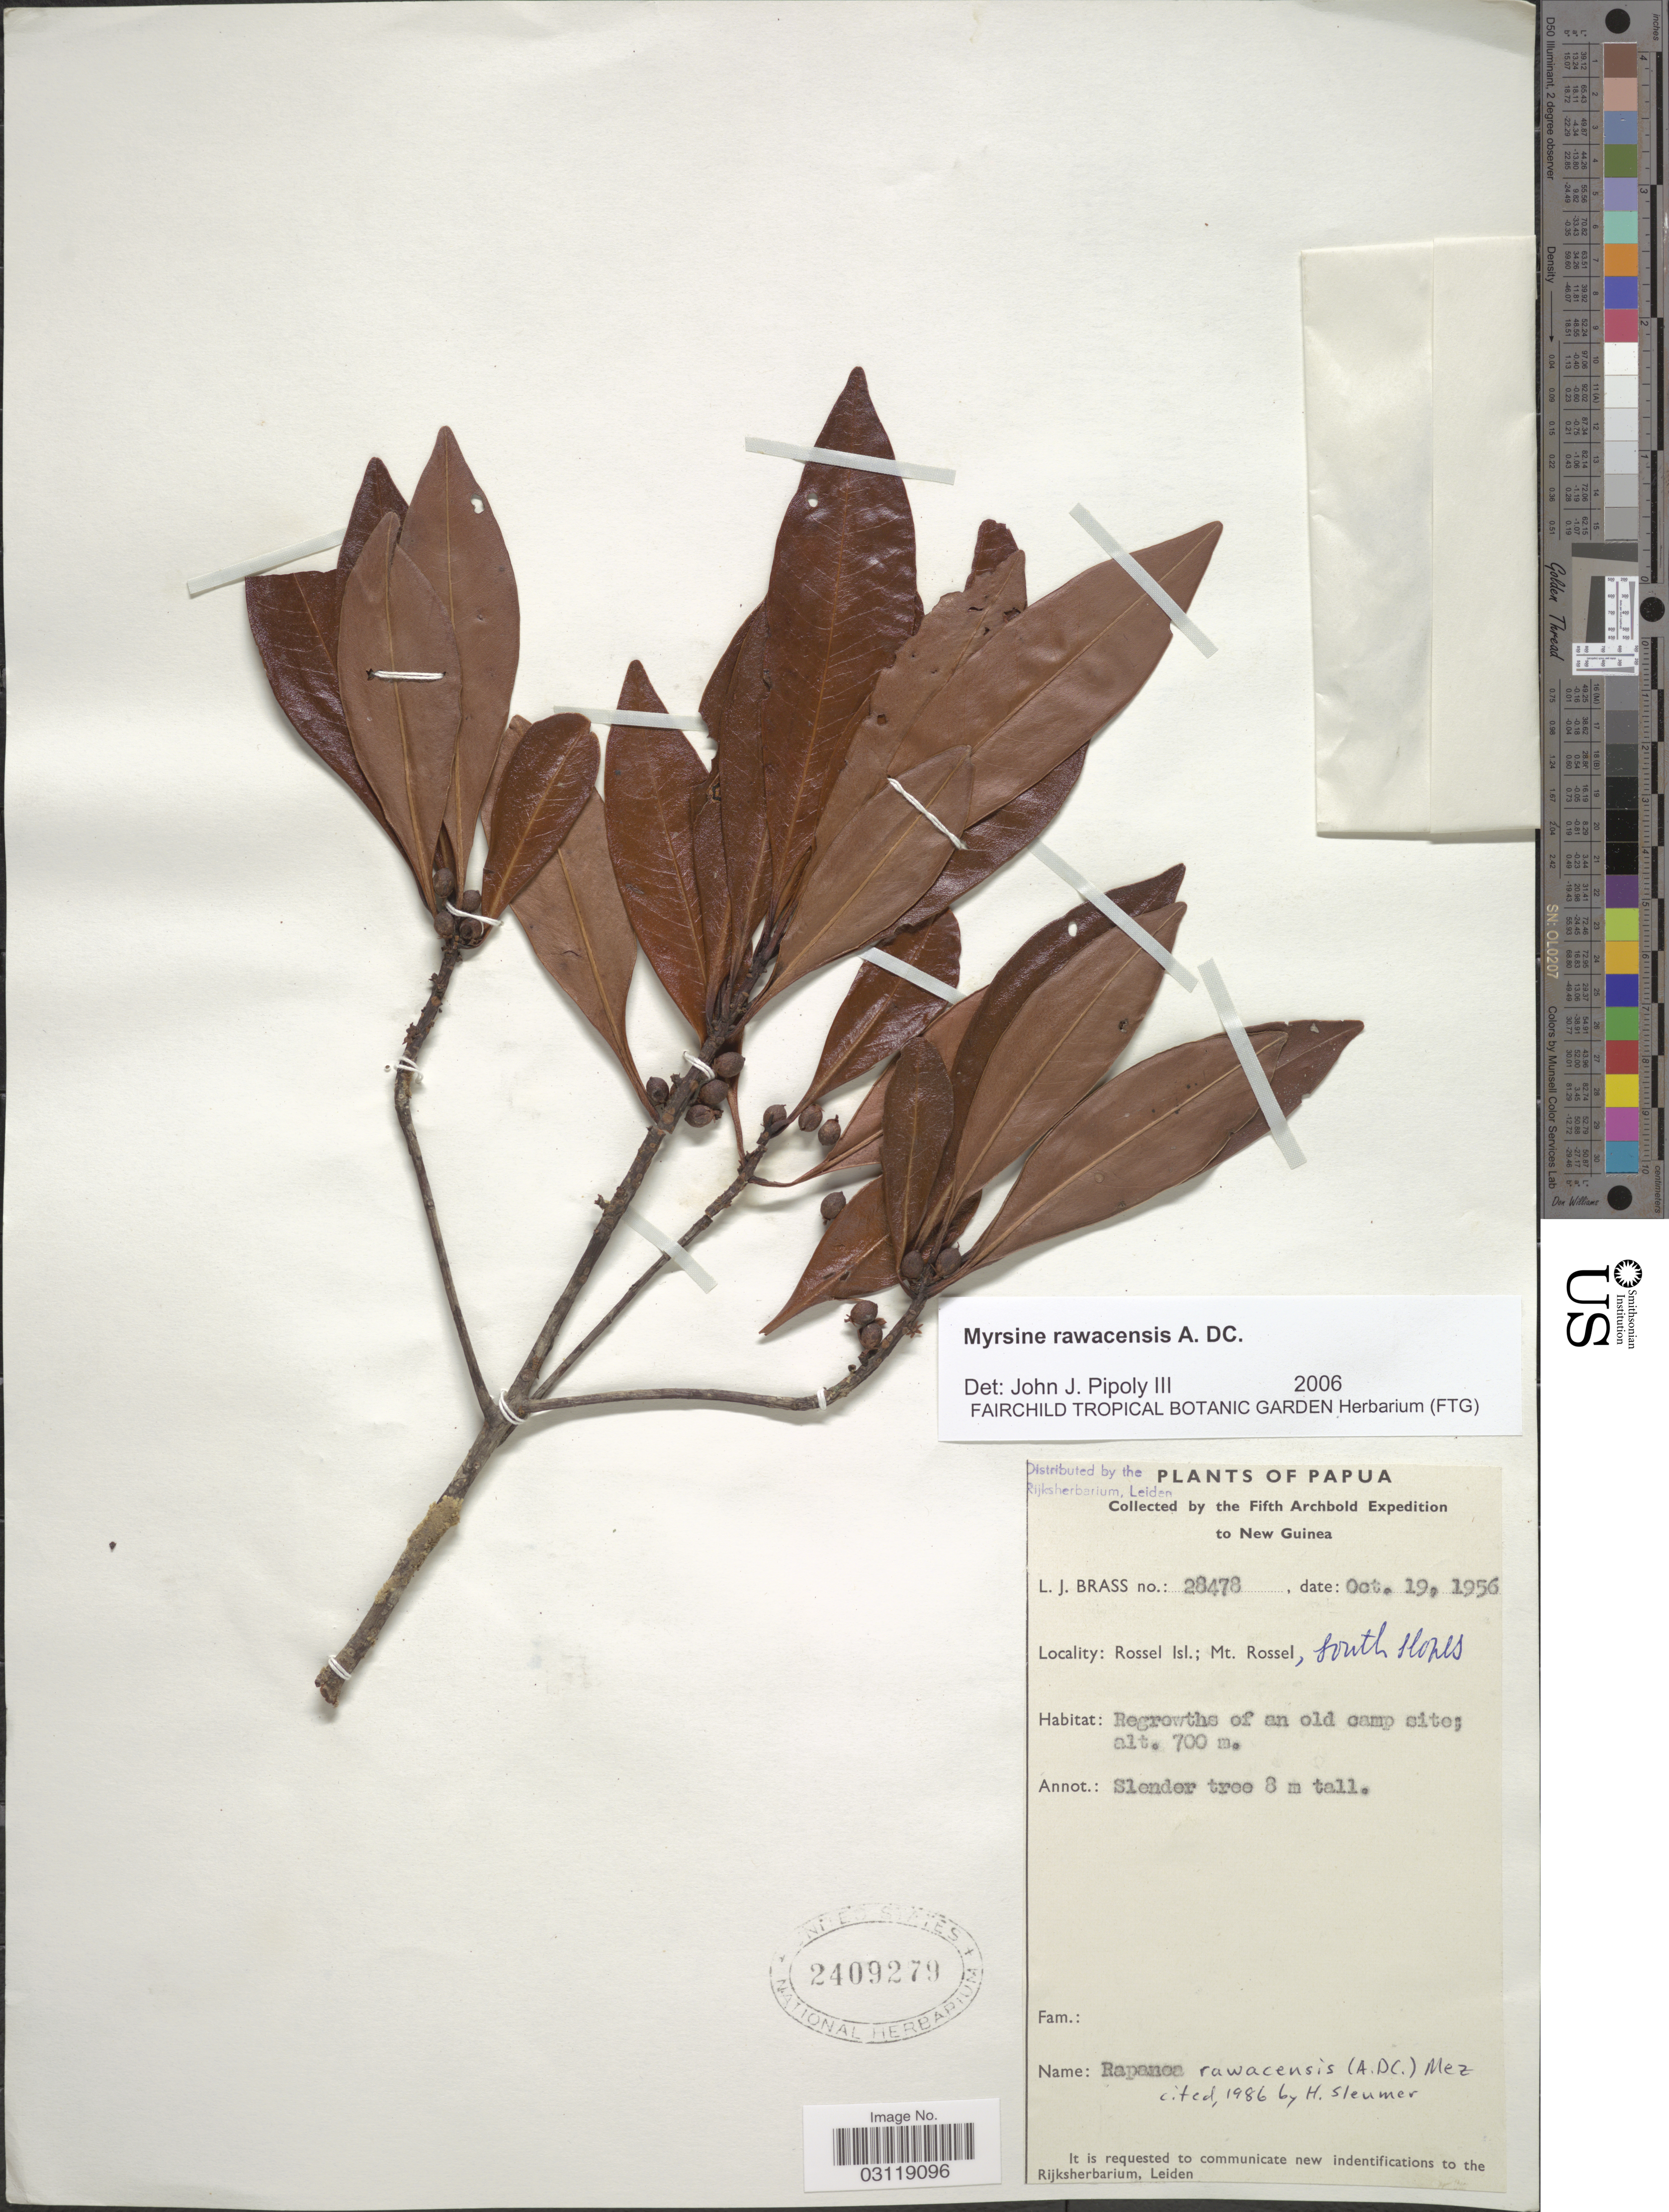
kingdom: Plantae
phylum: Tracheophyta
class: Magnoliopsida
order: Ericales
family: Primulaceae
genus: Rapanea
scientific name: Rapanea rawacensis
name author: (A. DC.) Mez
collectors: L. J. Brass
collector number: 28478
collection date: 1956-10-19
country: Papua New Guinea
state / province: Milne Bay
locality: Papua. New Guinea. Rossel Isl.; Mt. Rossel, south slopes.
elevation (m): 700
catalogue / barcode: US 2409279